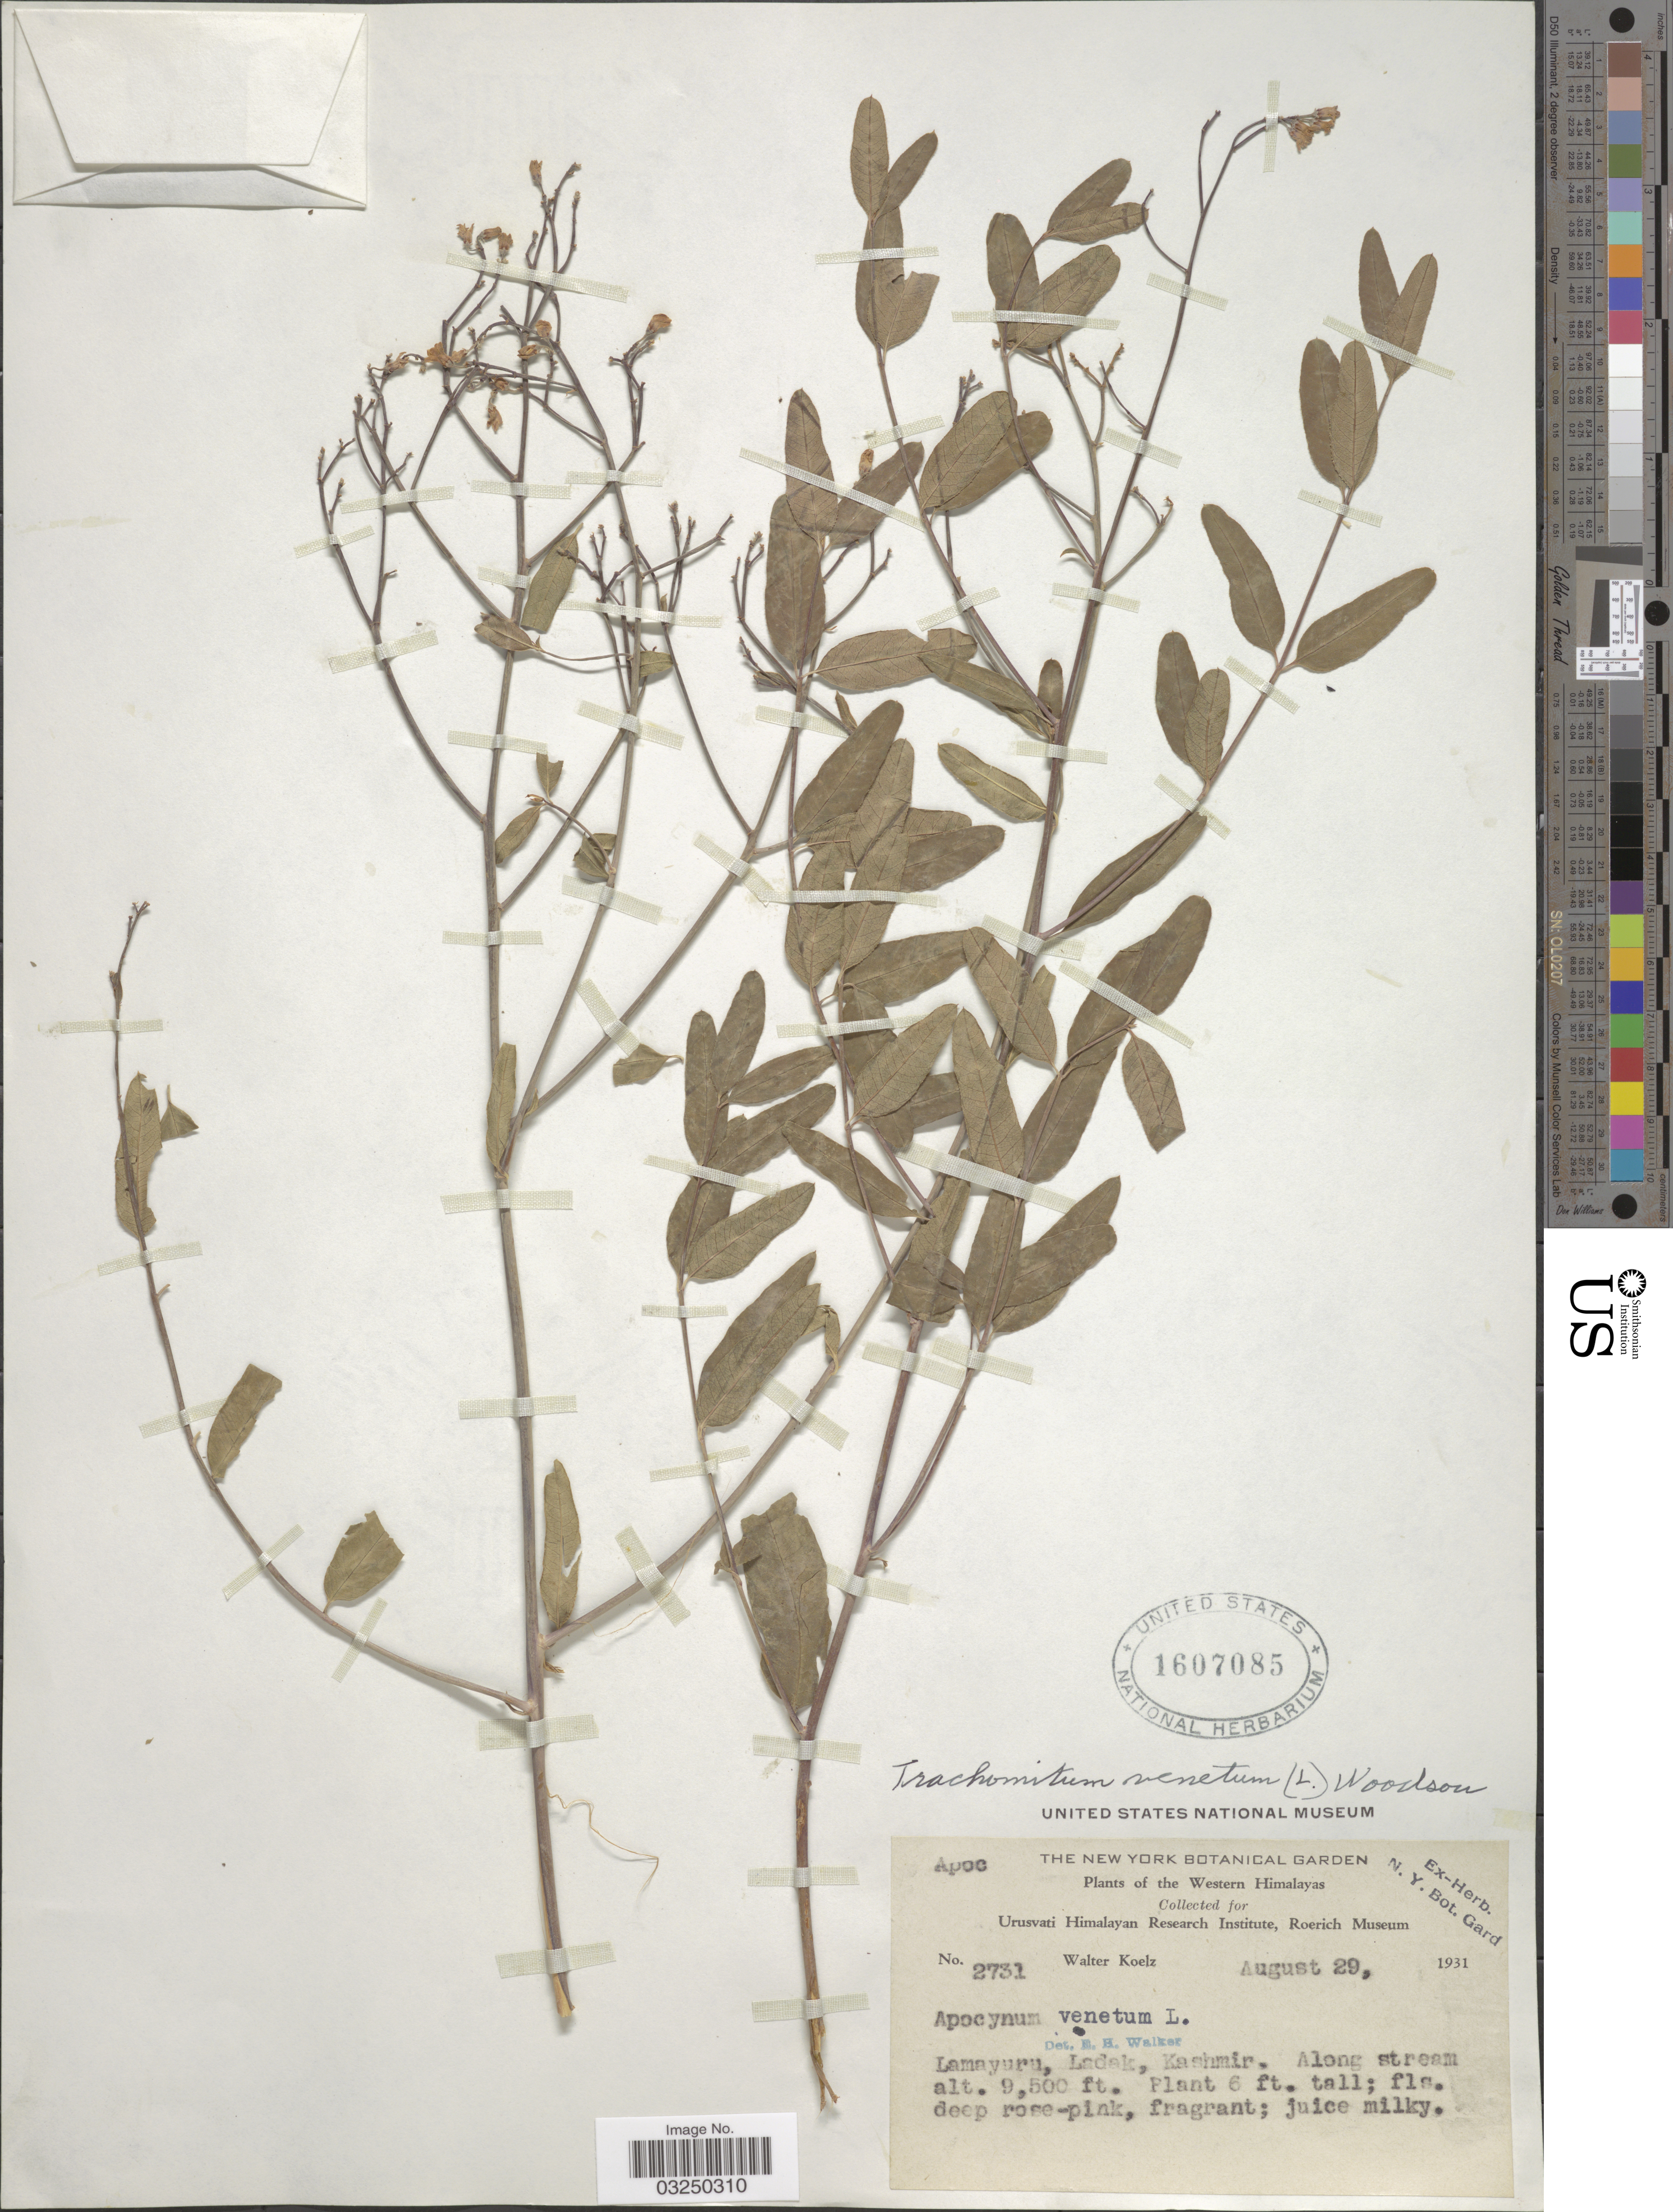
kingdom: Plantae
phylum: Tracheophyta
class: Magnoliopsida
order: Gentianales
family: Apocynaceae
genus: Apocynum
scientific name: Apocynum venetum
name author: L.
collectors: W. N. Koelz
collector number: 2731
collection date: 1931-08-29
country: India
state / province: Ladakh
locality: Western Himalayas, Lamayuru, Ladak, Kashmir.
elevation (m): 2896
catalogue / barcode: US 1607085